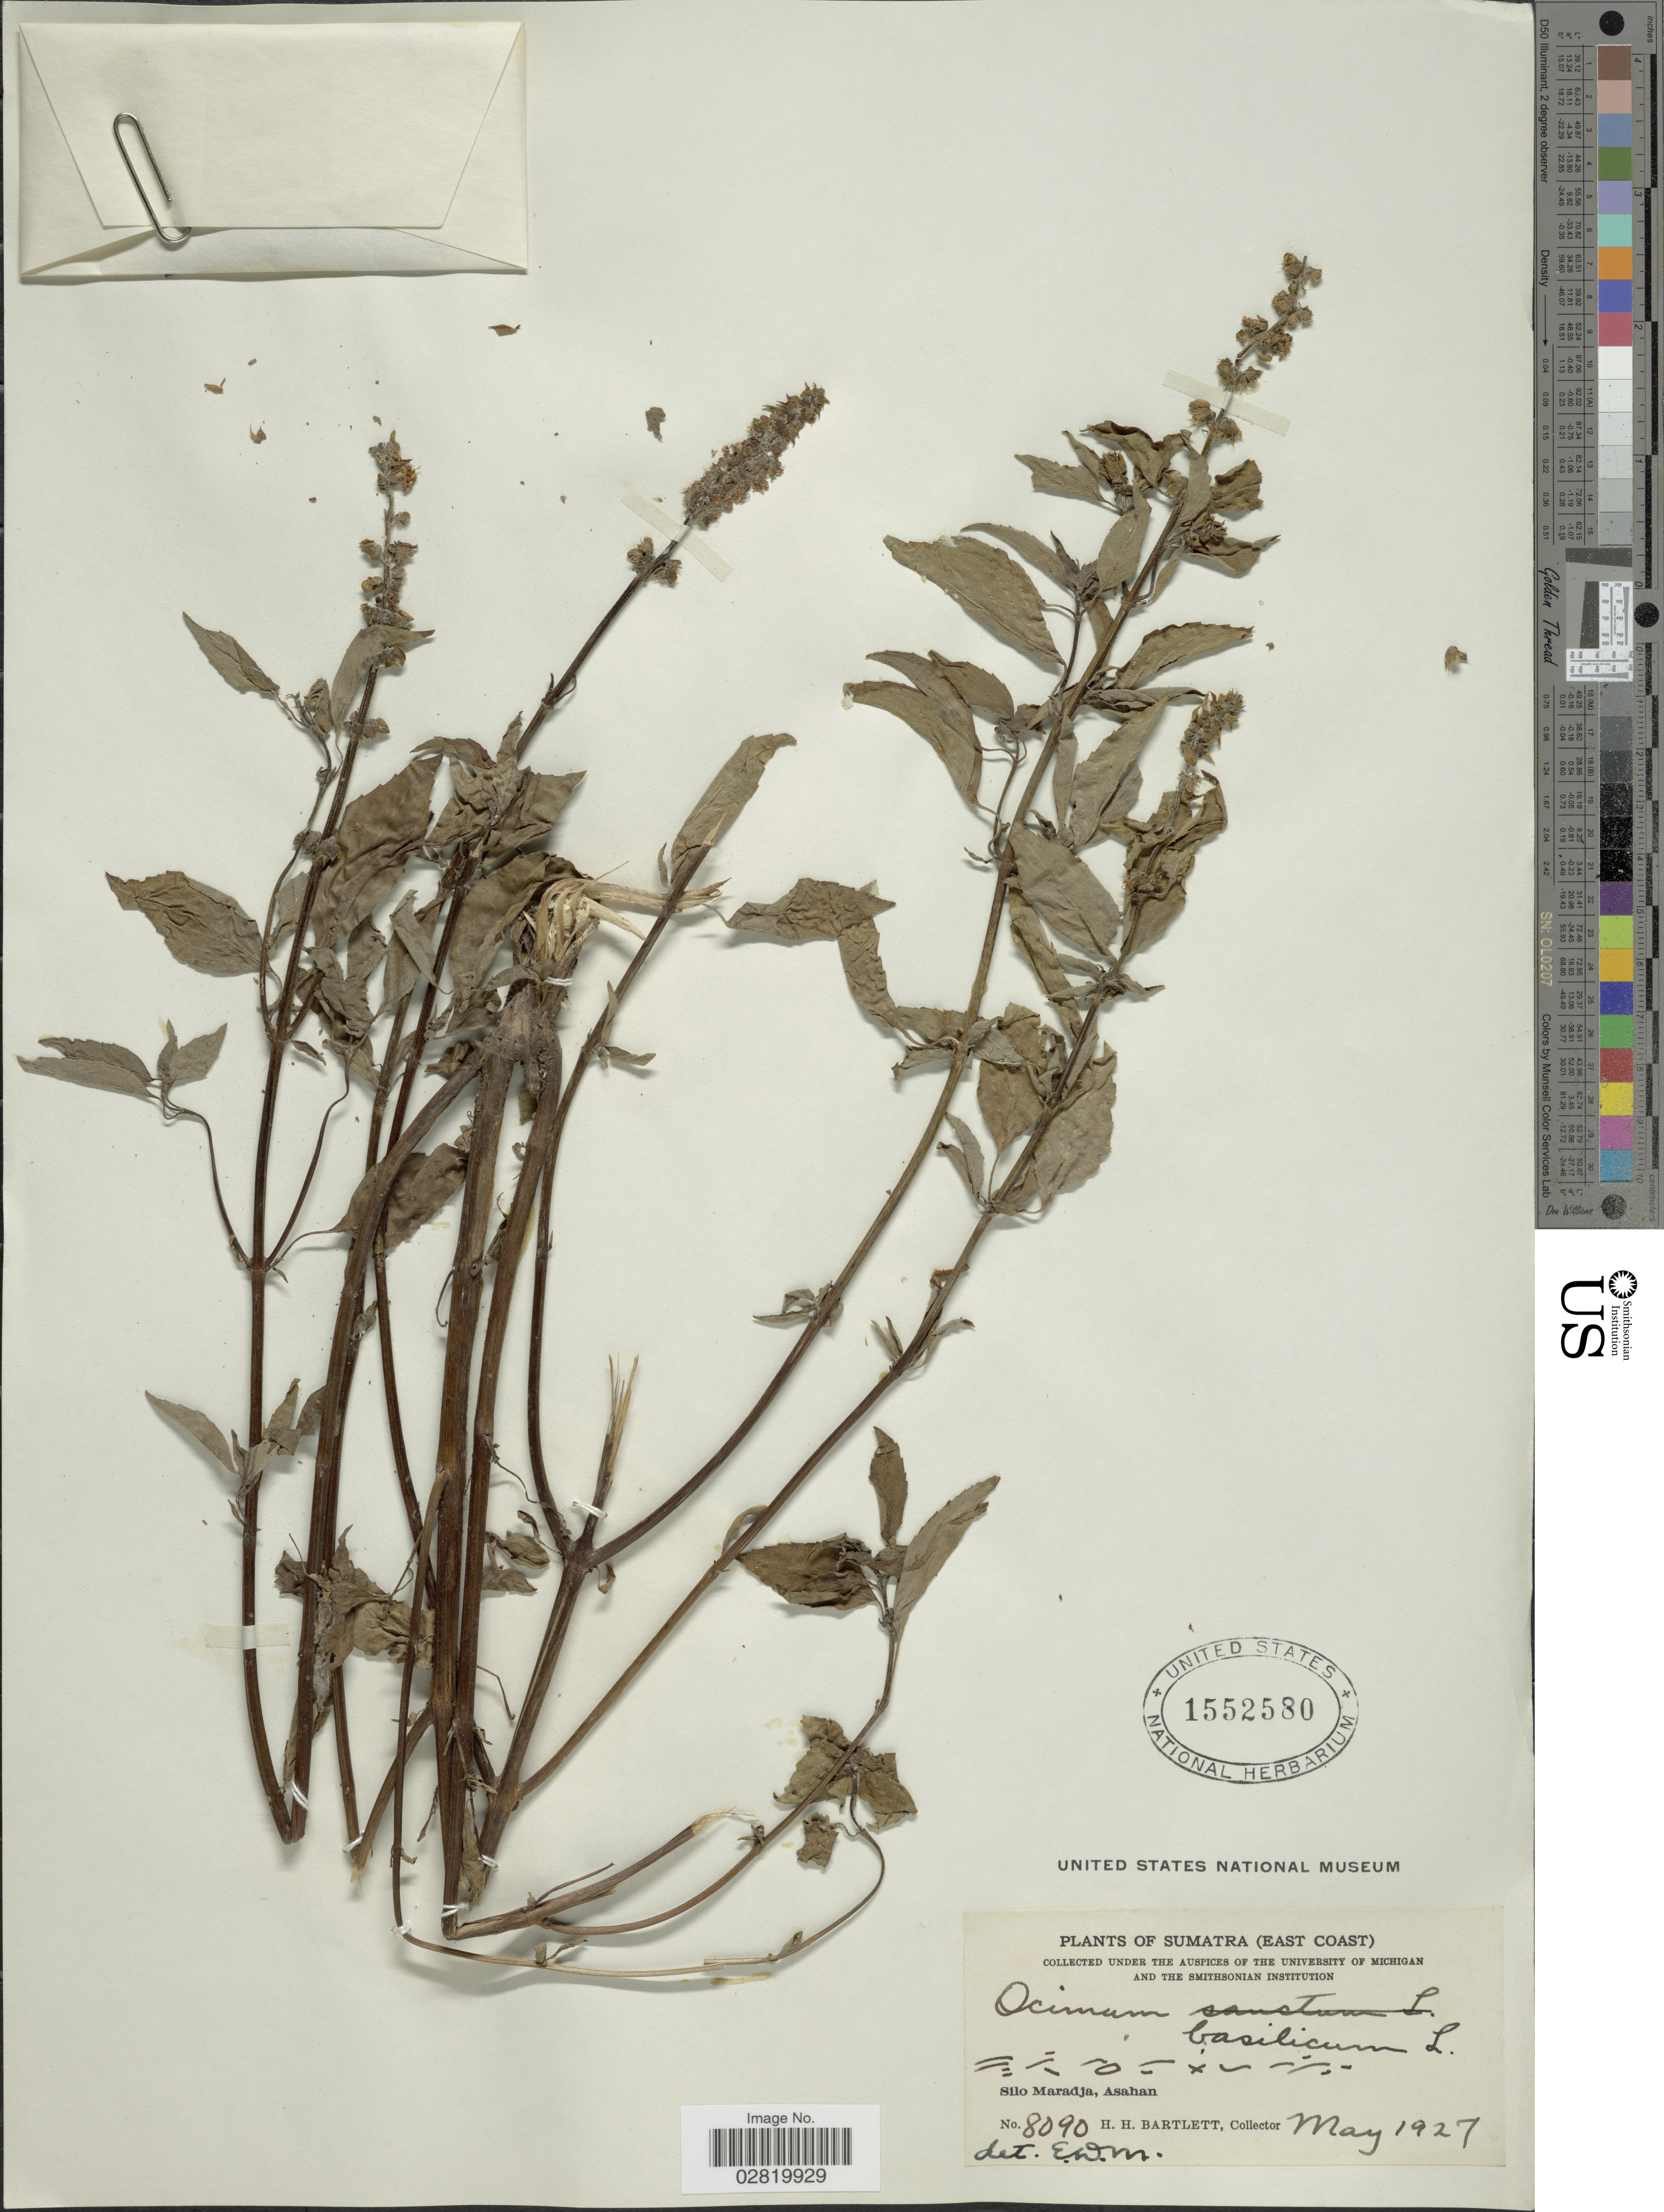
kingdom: Plantae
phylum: Tracheophyta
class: Magnoliopsida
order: Lamiales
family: Lamiaceae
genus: Ocimum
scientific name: Ocimum basilicum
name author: L.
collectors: H. H. Bartlett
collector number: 8090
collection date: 1927-05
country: Indonesia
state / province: Sumatra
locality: Sumatra (East Coast), Silo Maradja, Asahan.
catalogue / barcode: US 1552580